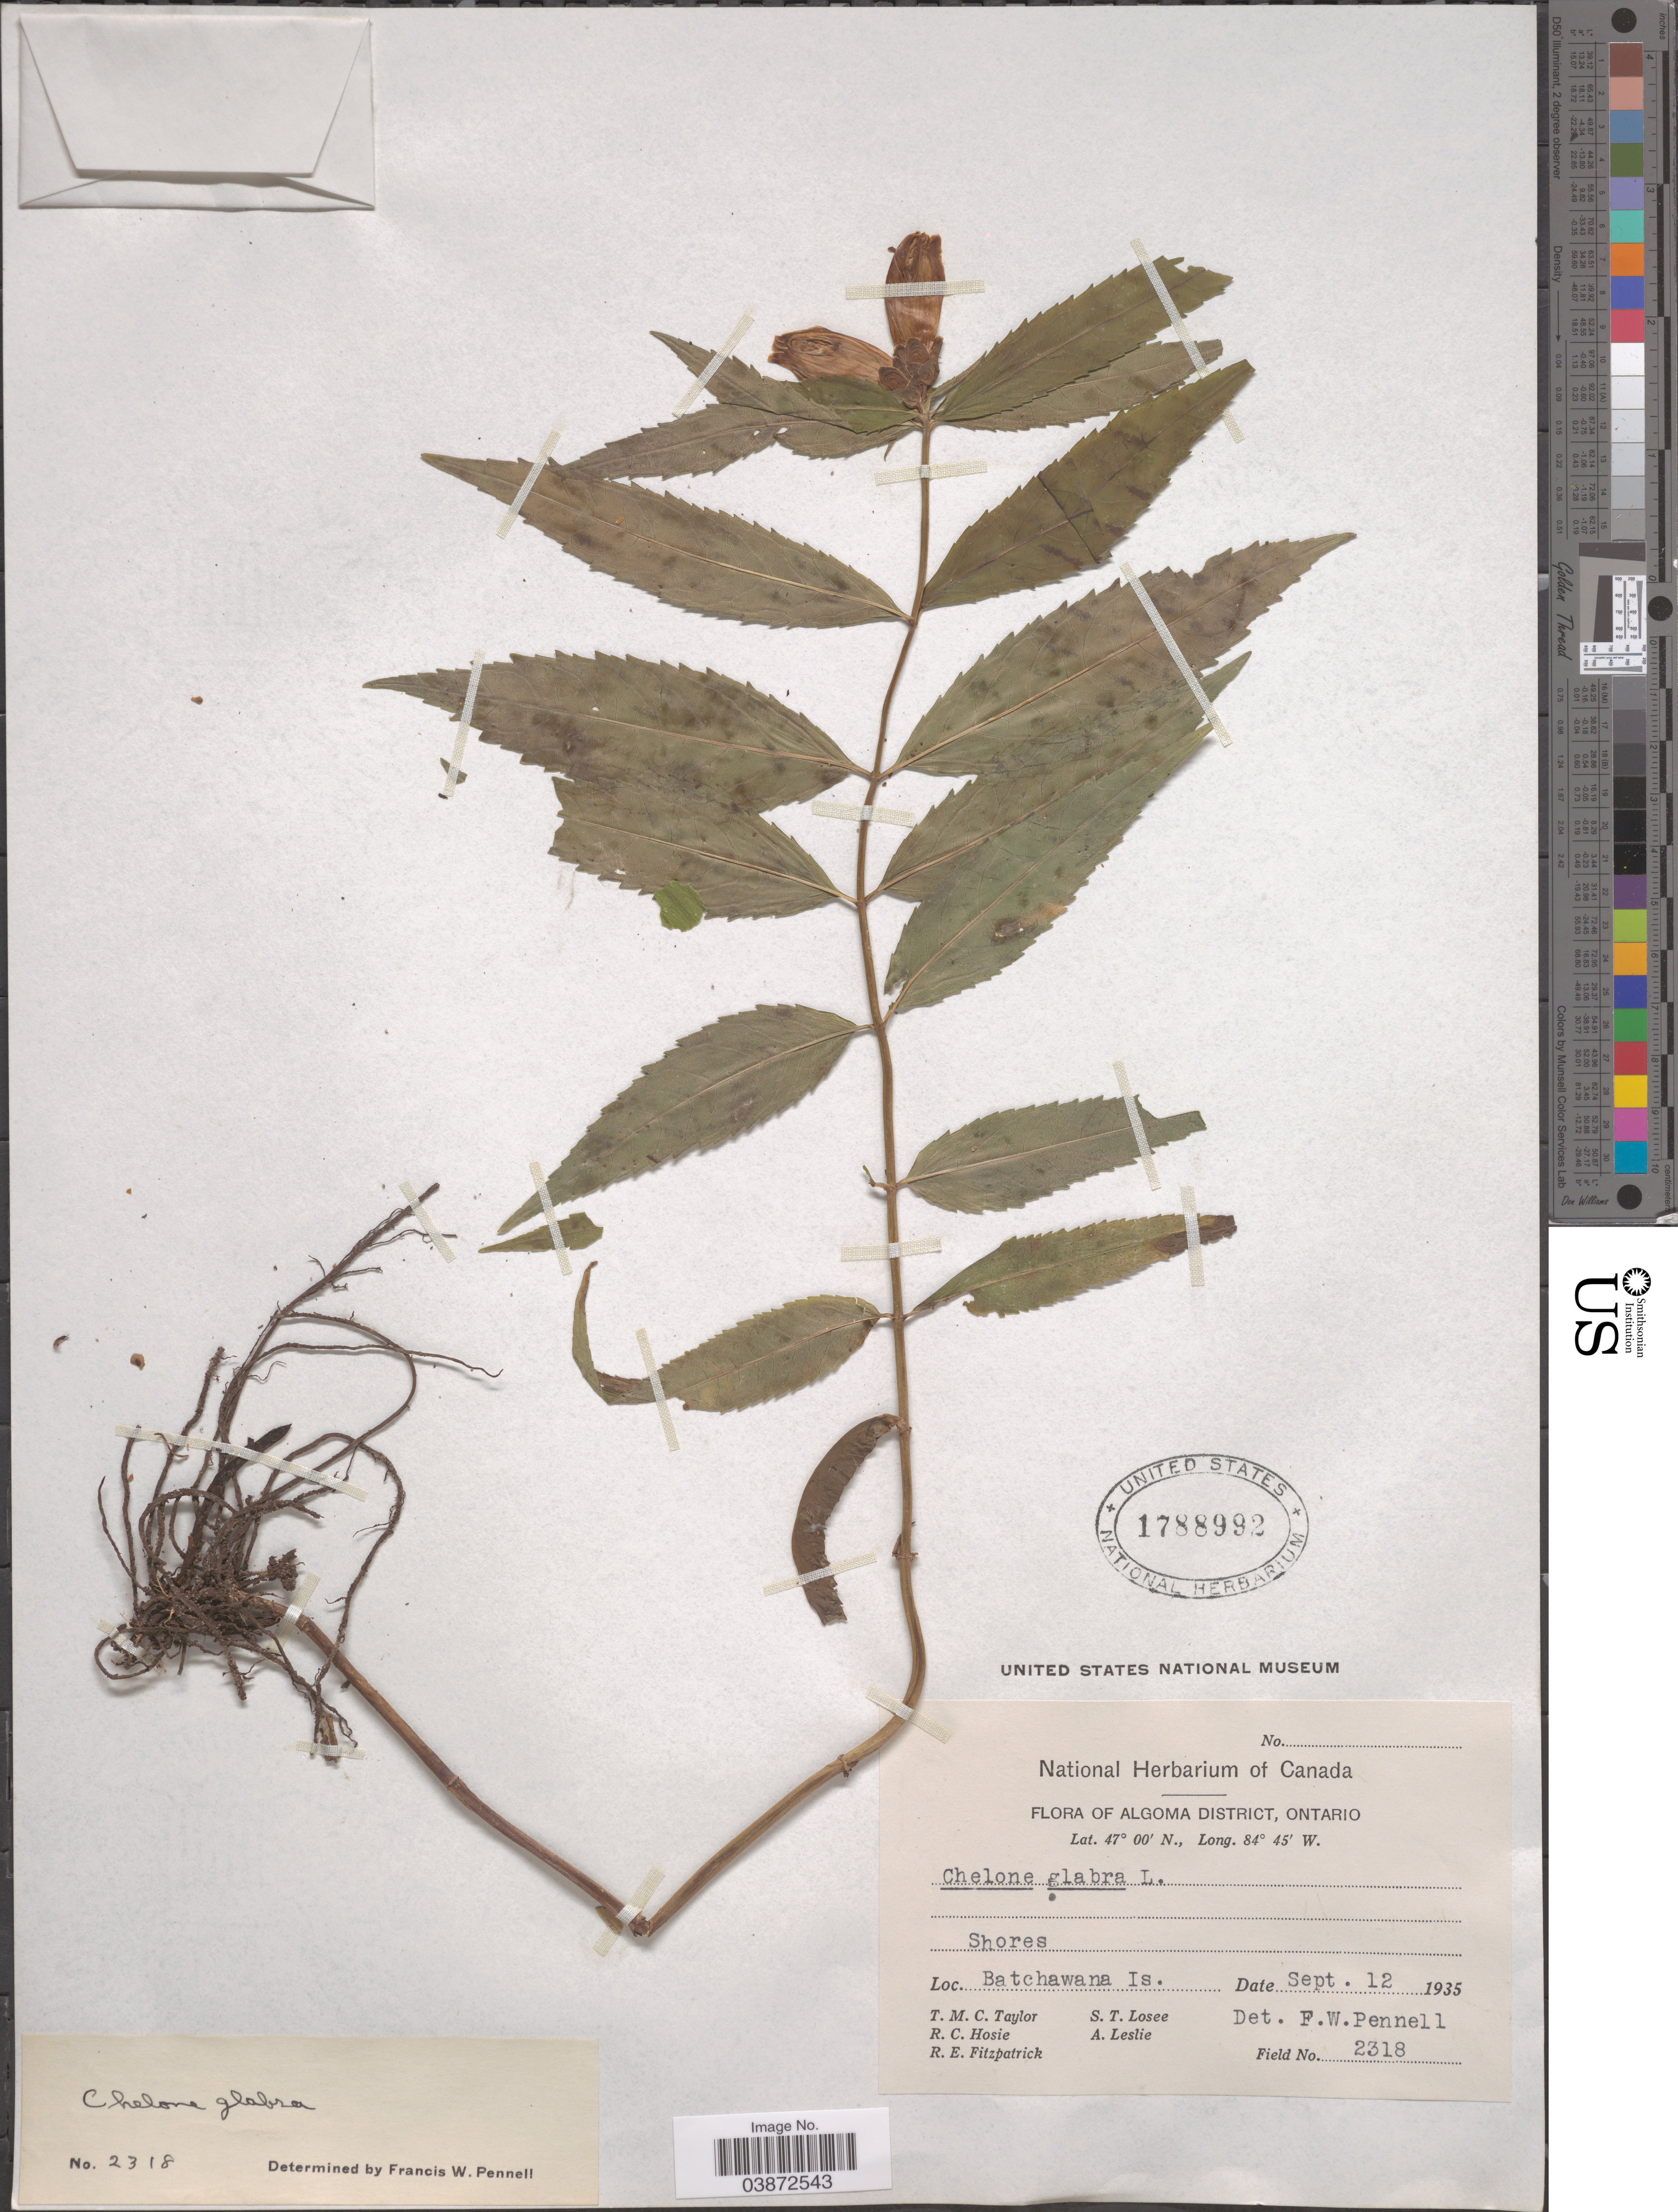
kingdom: Plantae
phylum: Tracheophyta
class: Magnoliopsida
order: Lamiales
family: Plantaginaceae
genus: Chelone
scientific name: Chelone glabra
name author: L.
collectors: T. M. C. Taylor, R. Hosie, R. Fitzpatrick, S. Losee & A. Leslie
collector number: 2318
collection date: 1935-09-12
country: Canada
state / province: Ontario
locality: Algoma District. Batchawana Is.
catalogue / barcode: US 1788992